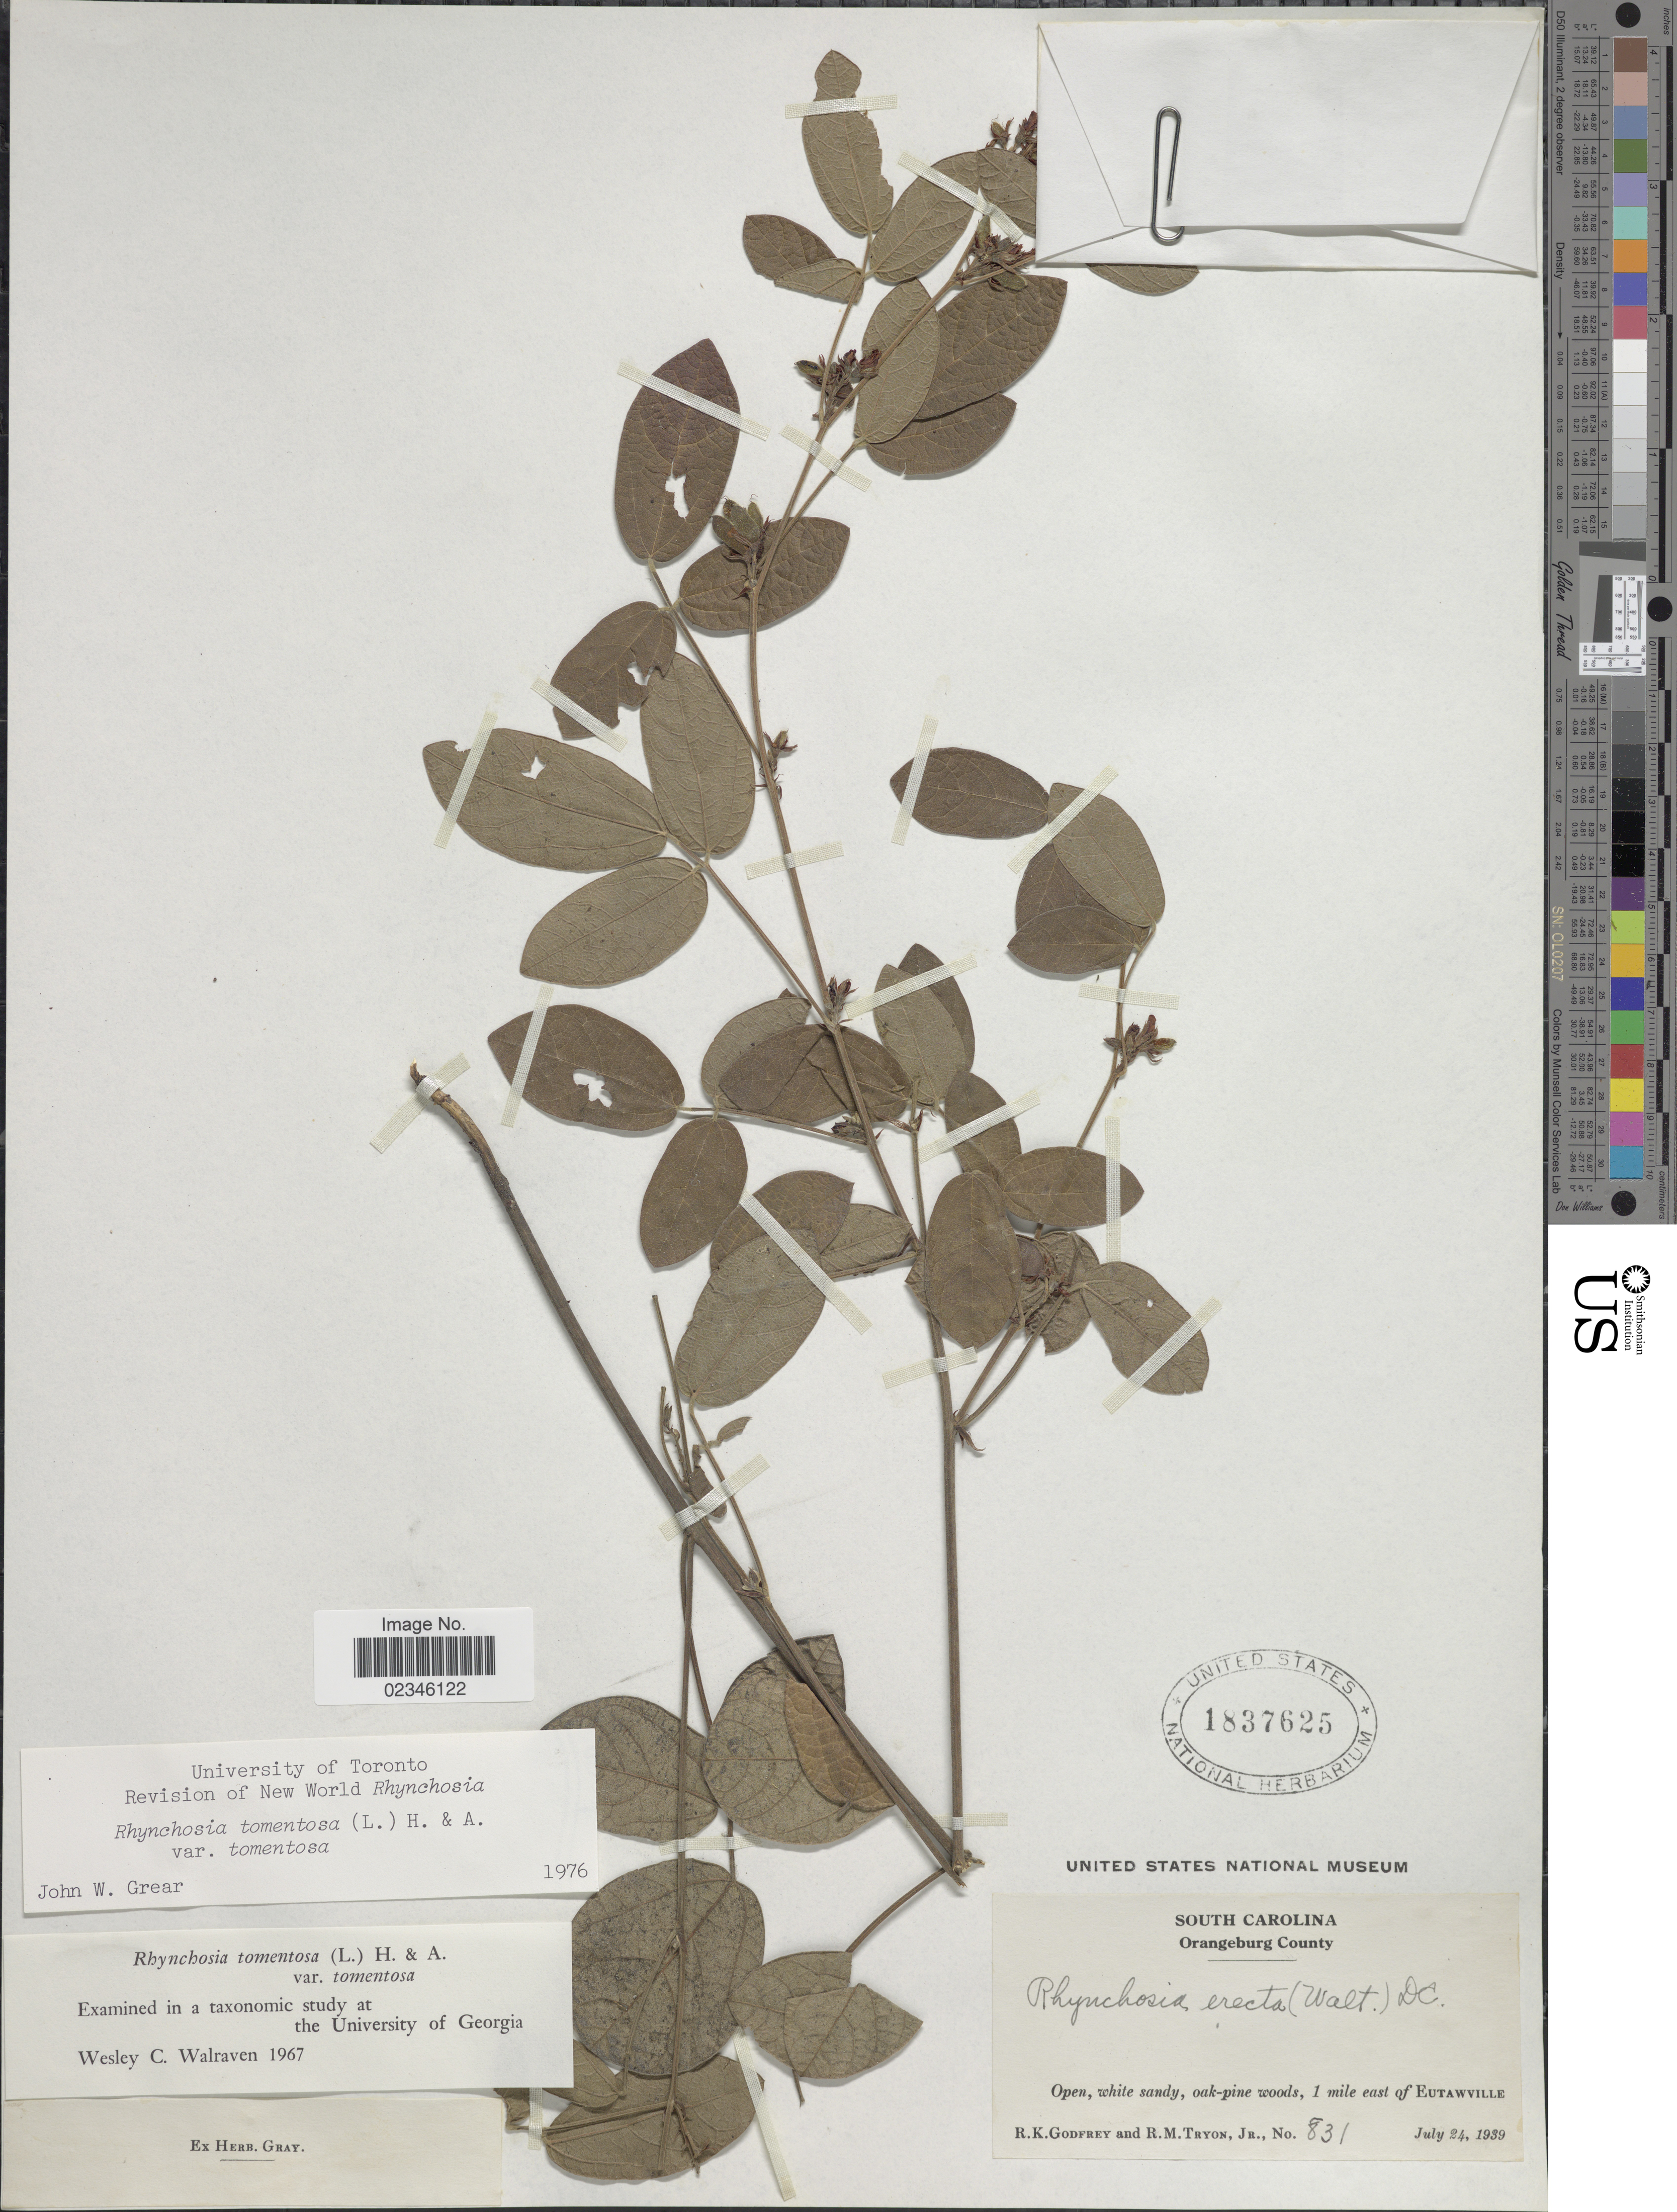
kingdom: Plantae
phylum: Tracheophyta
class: Magnoliopsida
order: Fabales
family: Fabaceae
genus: Rhynchosia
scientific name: Rhynchosia tomentosa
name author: (L.) Hook. & Arn.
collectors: R. K. Godfrey & R. M. Tryon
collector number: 831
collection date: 1939-07-24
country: United States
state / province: South Carolina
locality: Orangeburg County. 1 mile east of Eutawville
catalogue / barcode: US 1837625